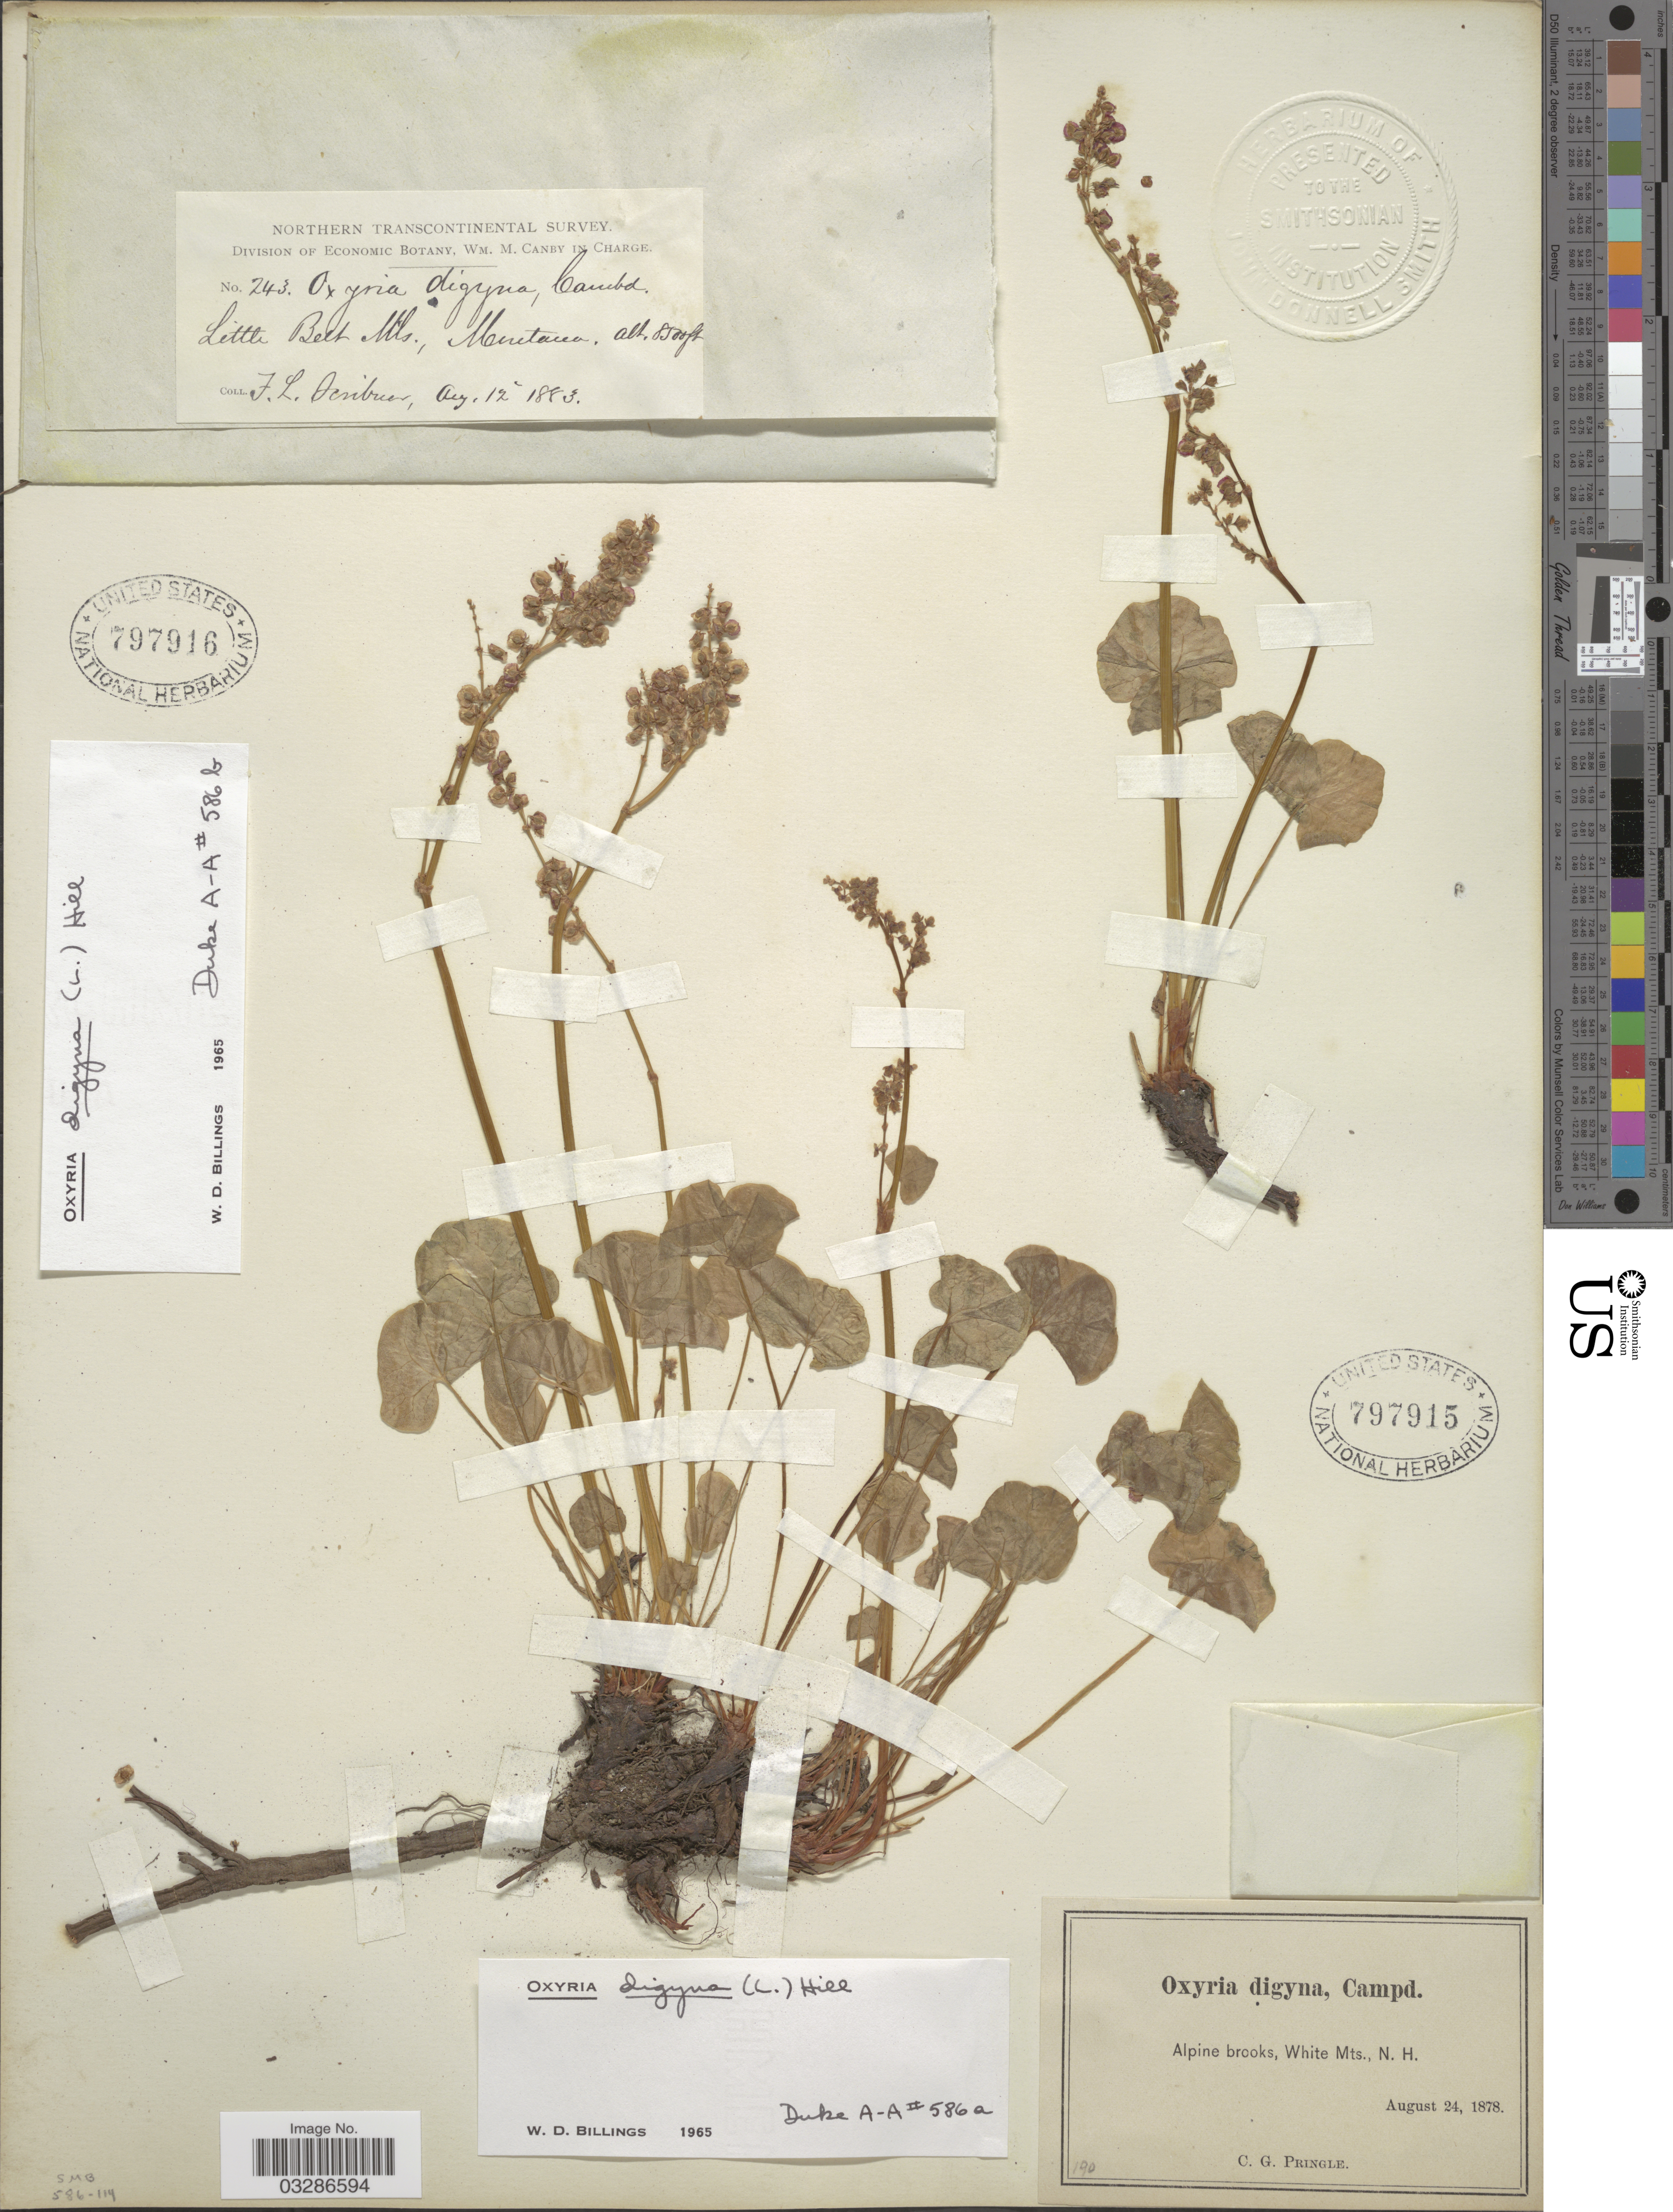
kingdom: Plantae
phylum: Tracheophyta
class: Magnoliopsida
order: Caryophyllales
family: Polygonaceae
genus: Oxyria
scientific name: Oxyria digyna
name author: (L.) Hill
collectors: C. G. Pringle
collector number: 190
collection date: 1878-08-24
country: United States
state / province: New Hampshire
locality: Alpine brooks, White Mts.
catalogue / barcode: US 797915